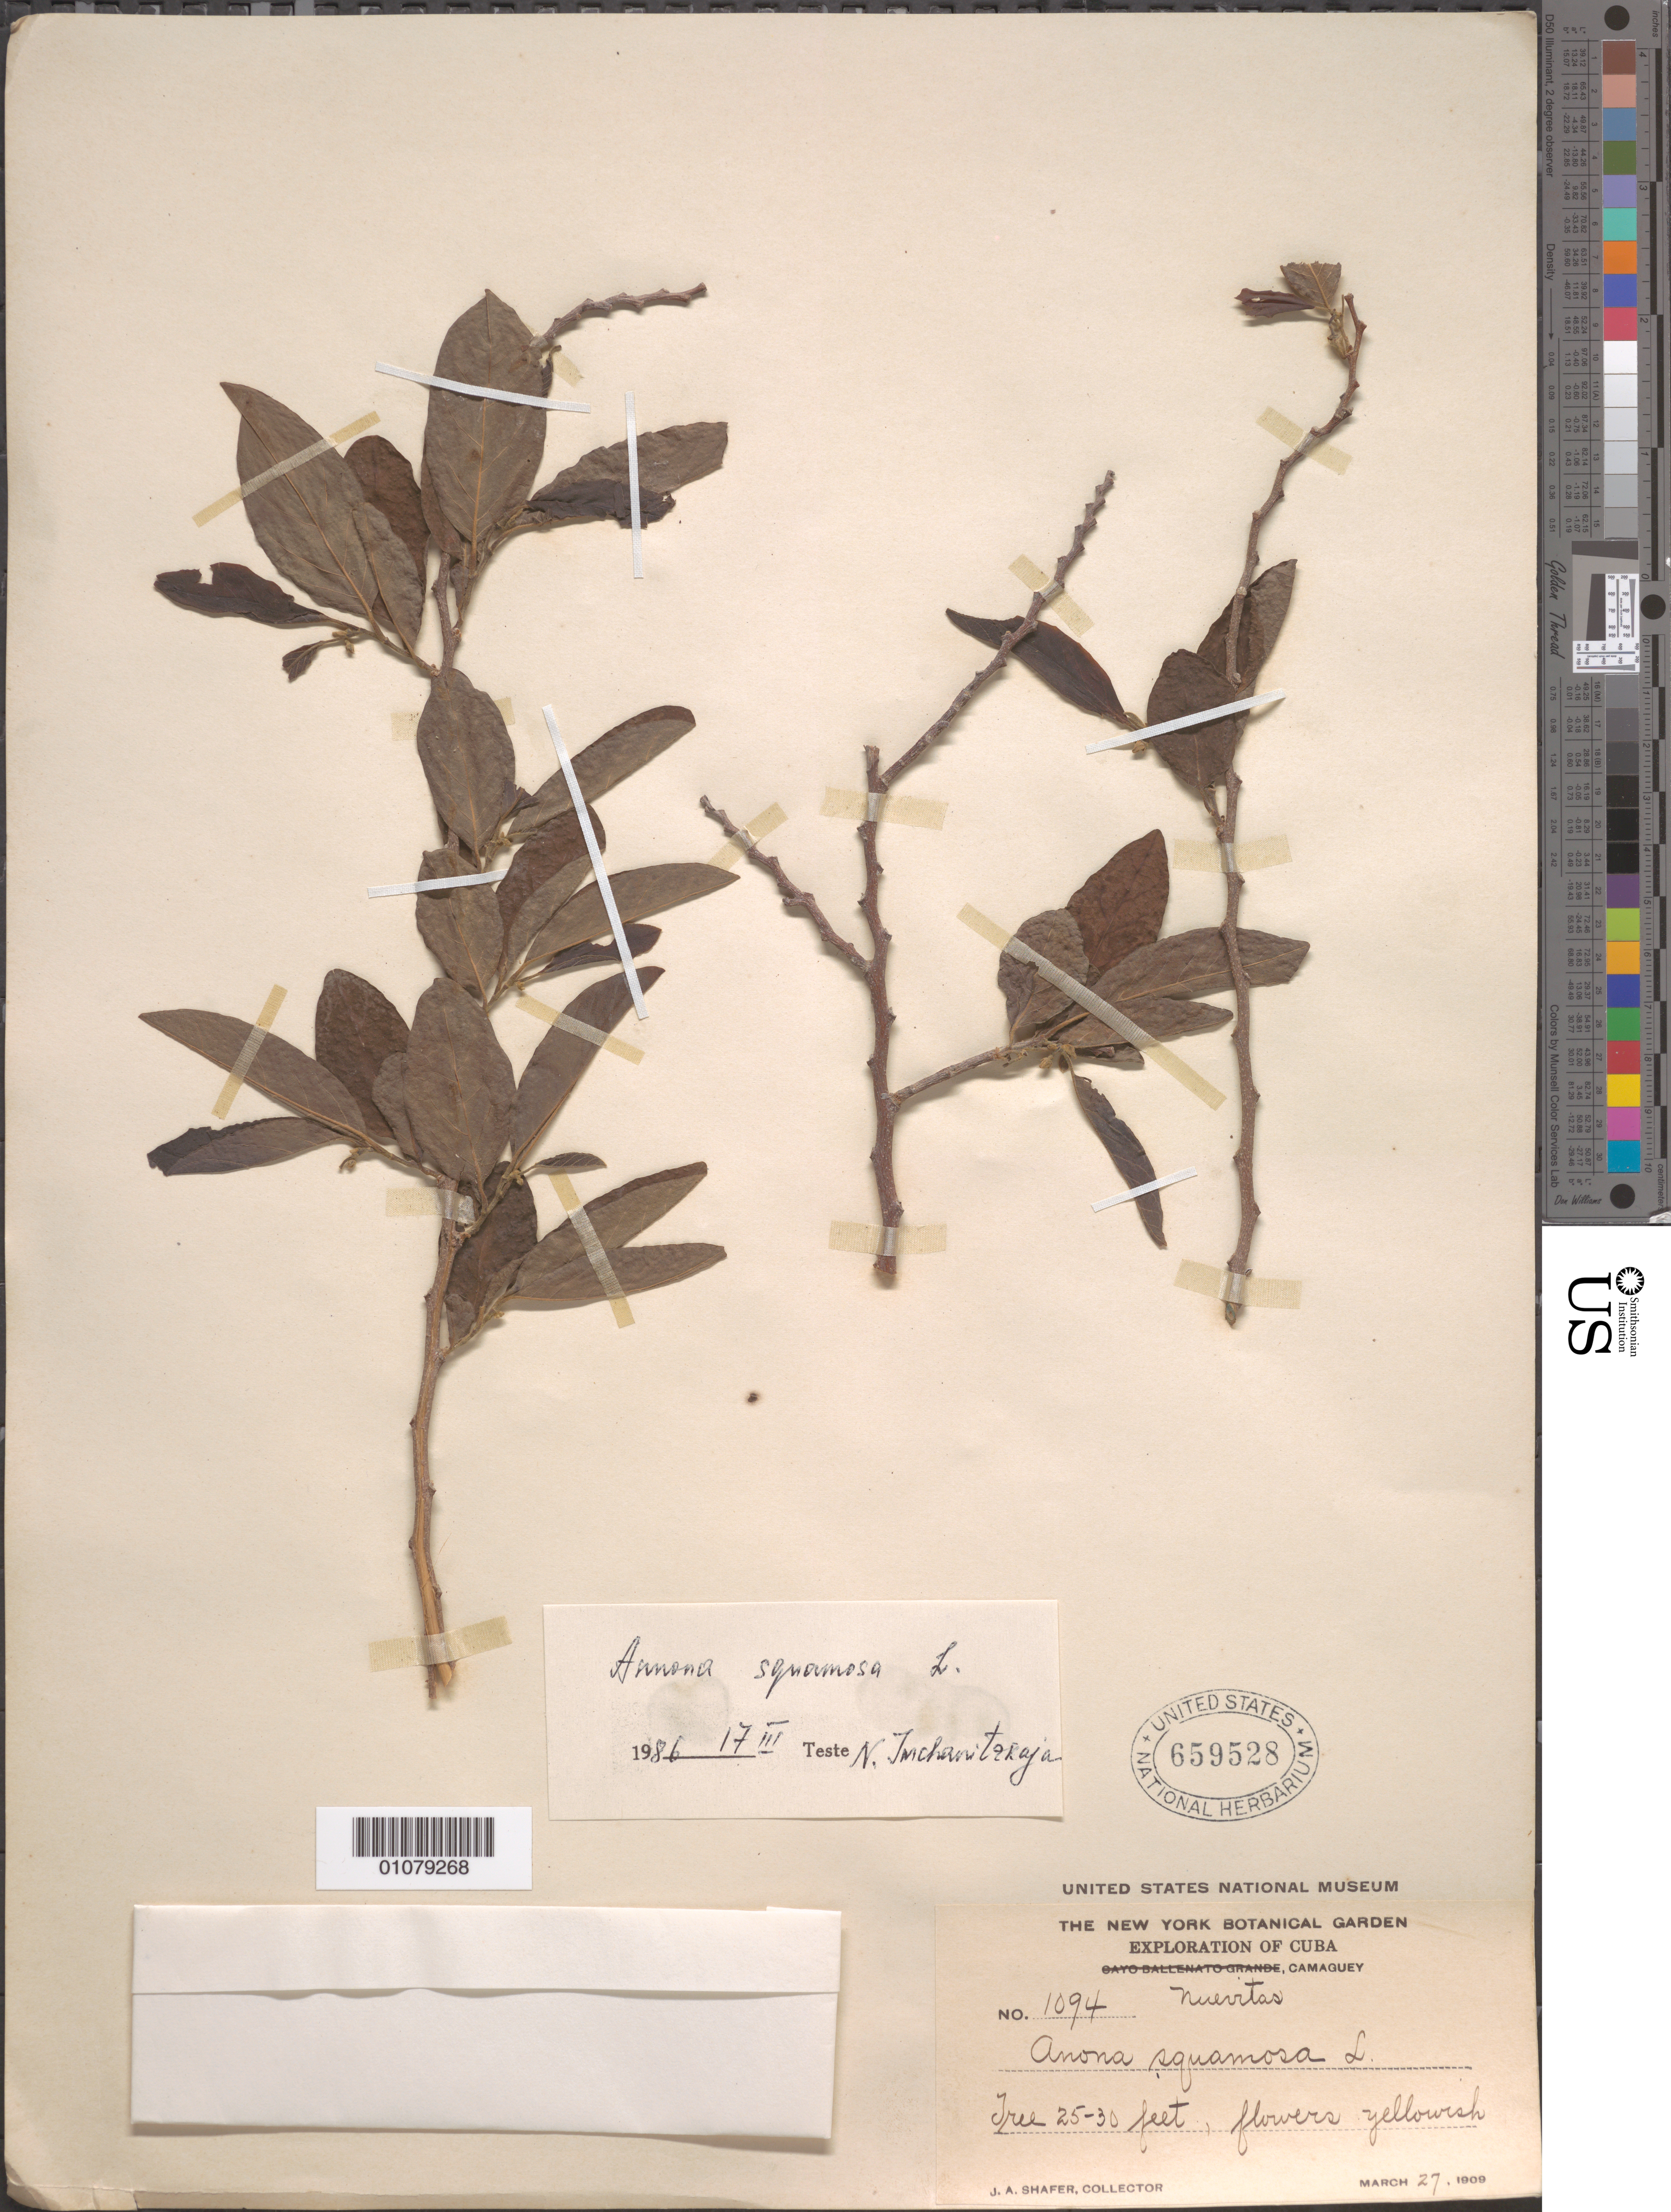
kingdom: Plantae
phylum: Tracheophyta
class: Magnoliopsida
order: Magnoliales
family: Annonaceae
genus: Annona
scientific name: Annona squamosa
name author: L.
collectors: J. A. Shafer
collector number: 1094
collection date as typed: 27 Mar 1909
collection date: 1909-03-27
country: Cuba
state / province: Camagüey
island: Cuba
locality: Nuevitas, Camaguey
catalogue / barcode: US 659528